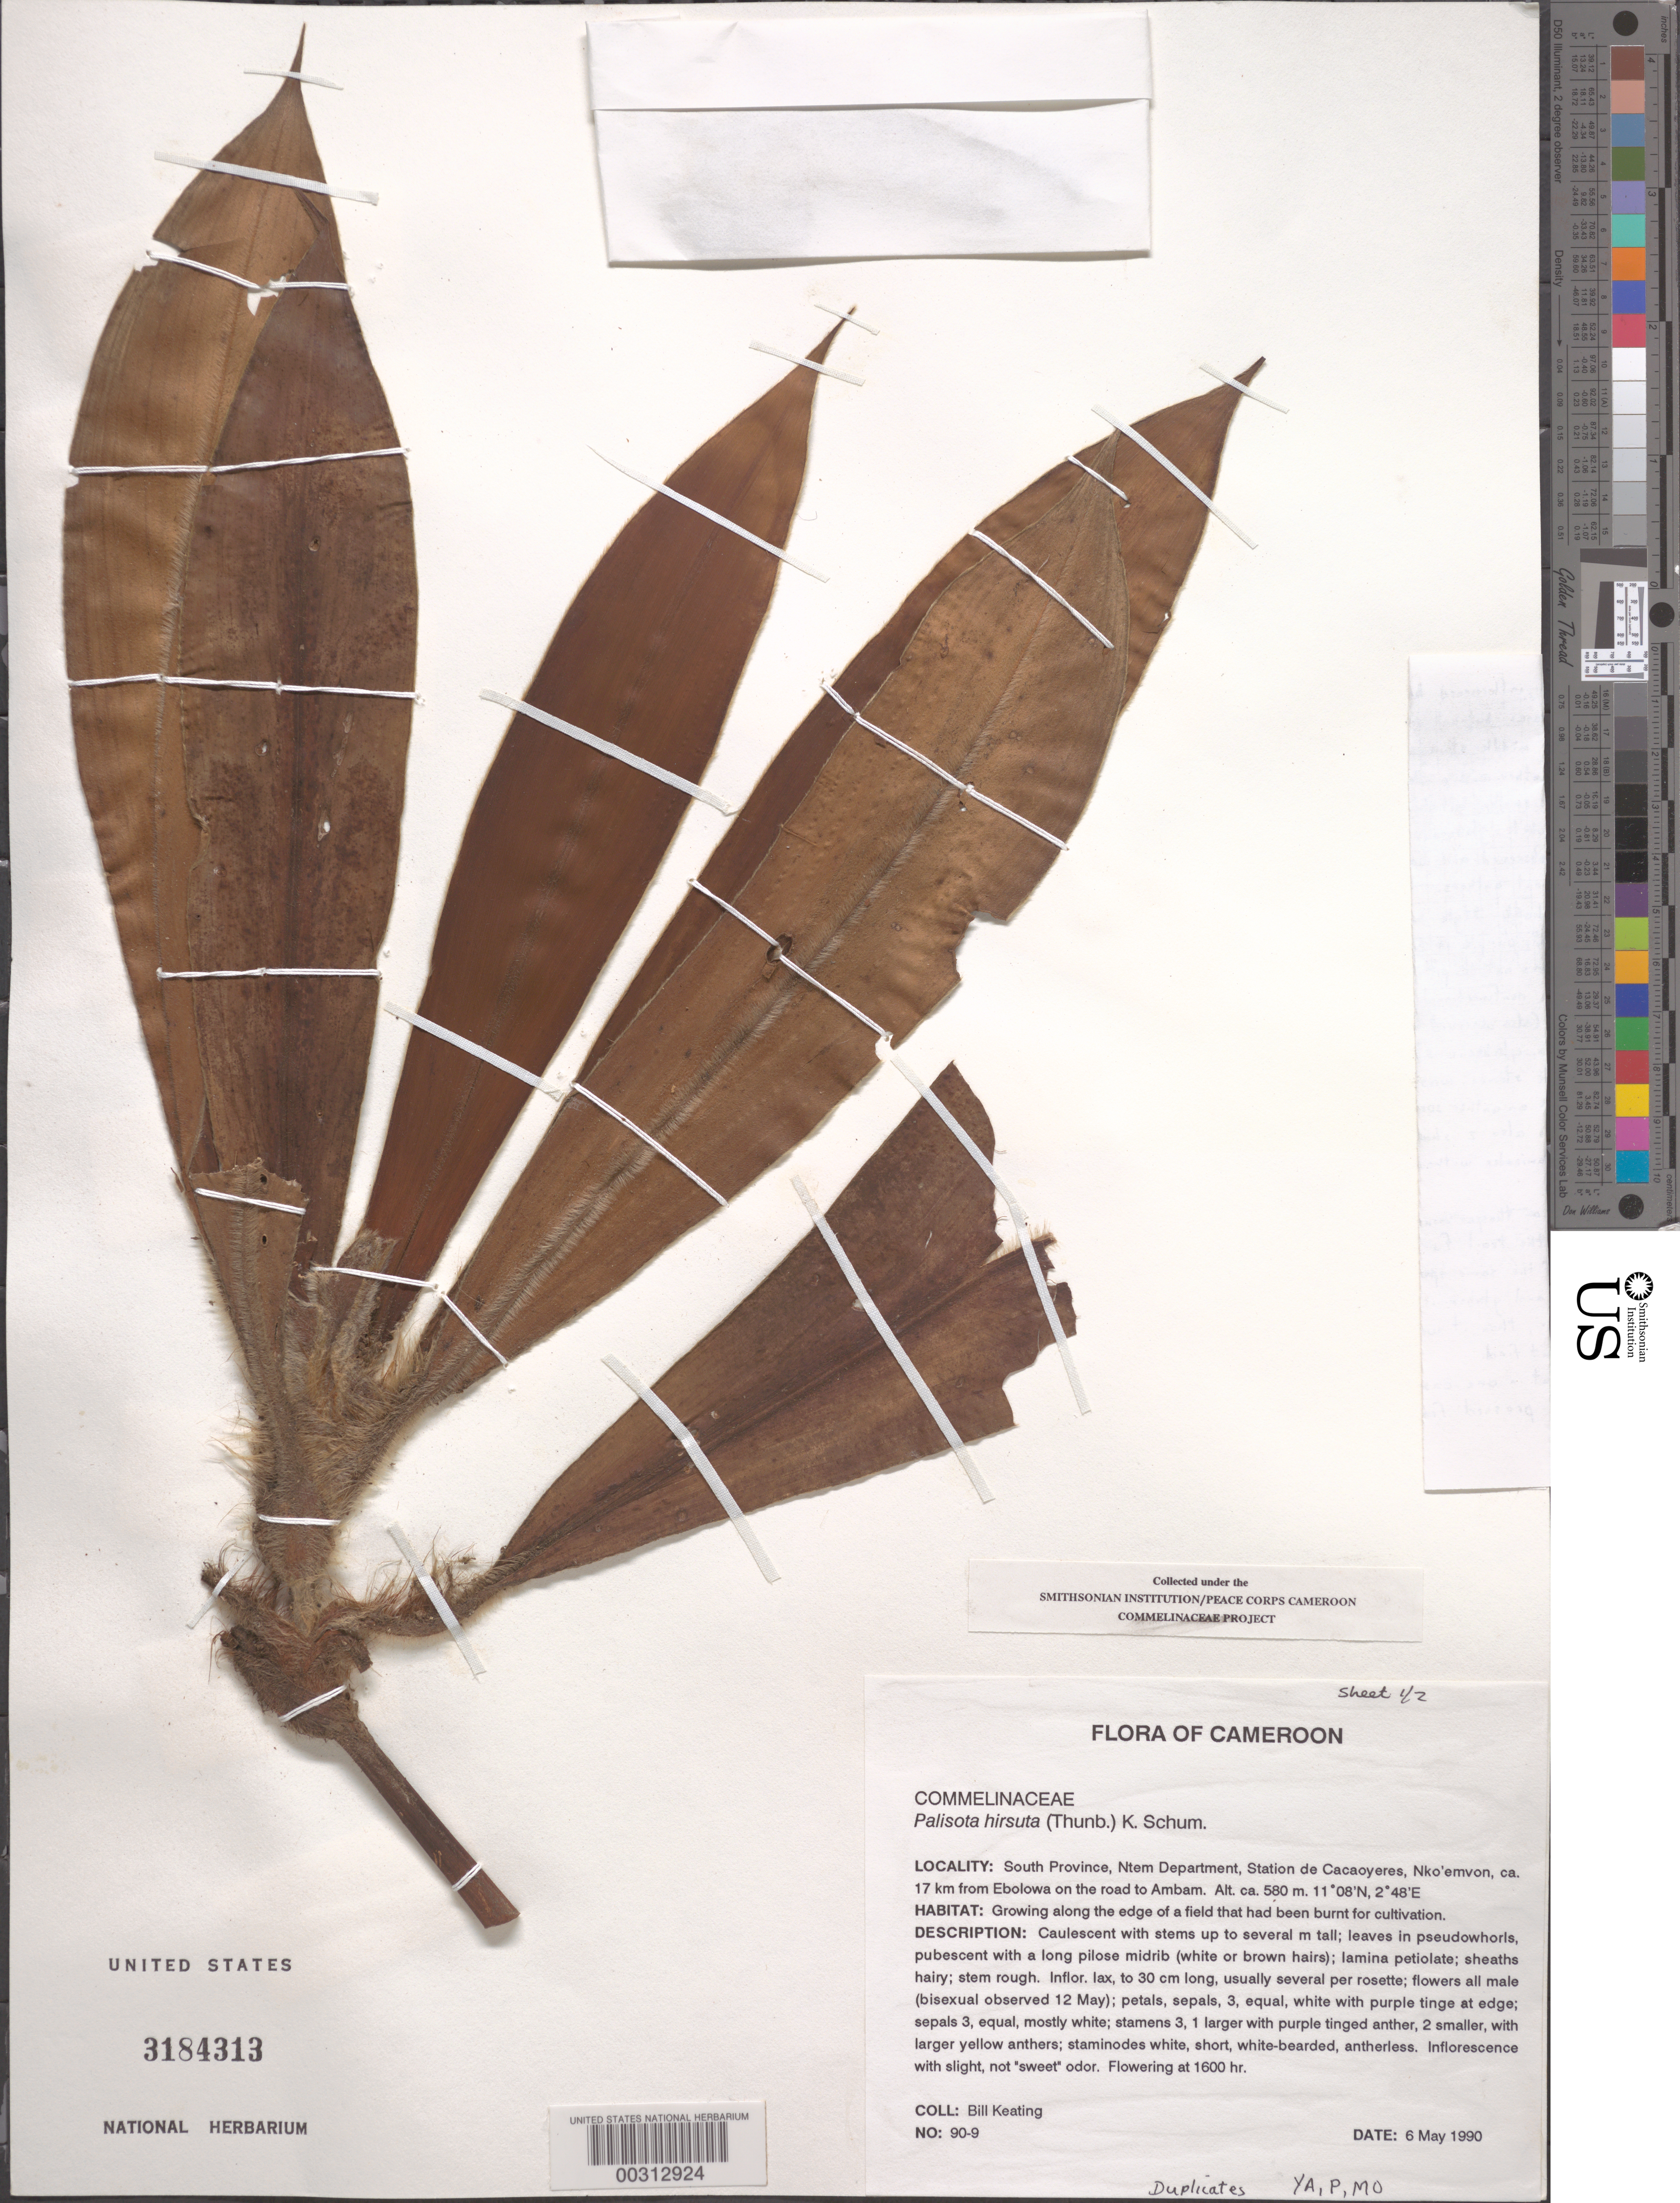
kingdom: Plantae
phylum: Tracheophyta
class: Liliopsida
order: Commelinales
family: Commelinaceae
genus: Palisota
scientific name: Palisota hirsuta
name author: (Thunb.) K. Schum.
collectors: B. Keating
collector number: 90-9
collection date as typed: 06 May 1990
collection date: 1990-05-06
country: Cameroon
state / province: Sud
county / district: Ntem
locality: Station de cacaoyeres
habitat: Growing along the edge of a field that had been burnt for cultivation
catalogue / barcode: US 3184313